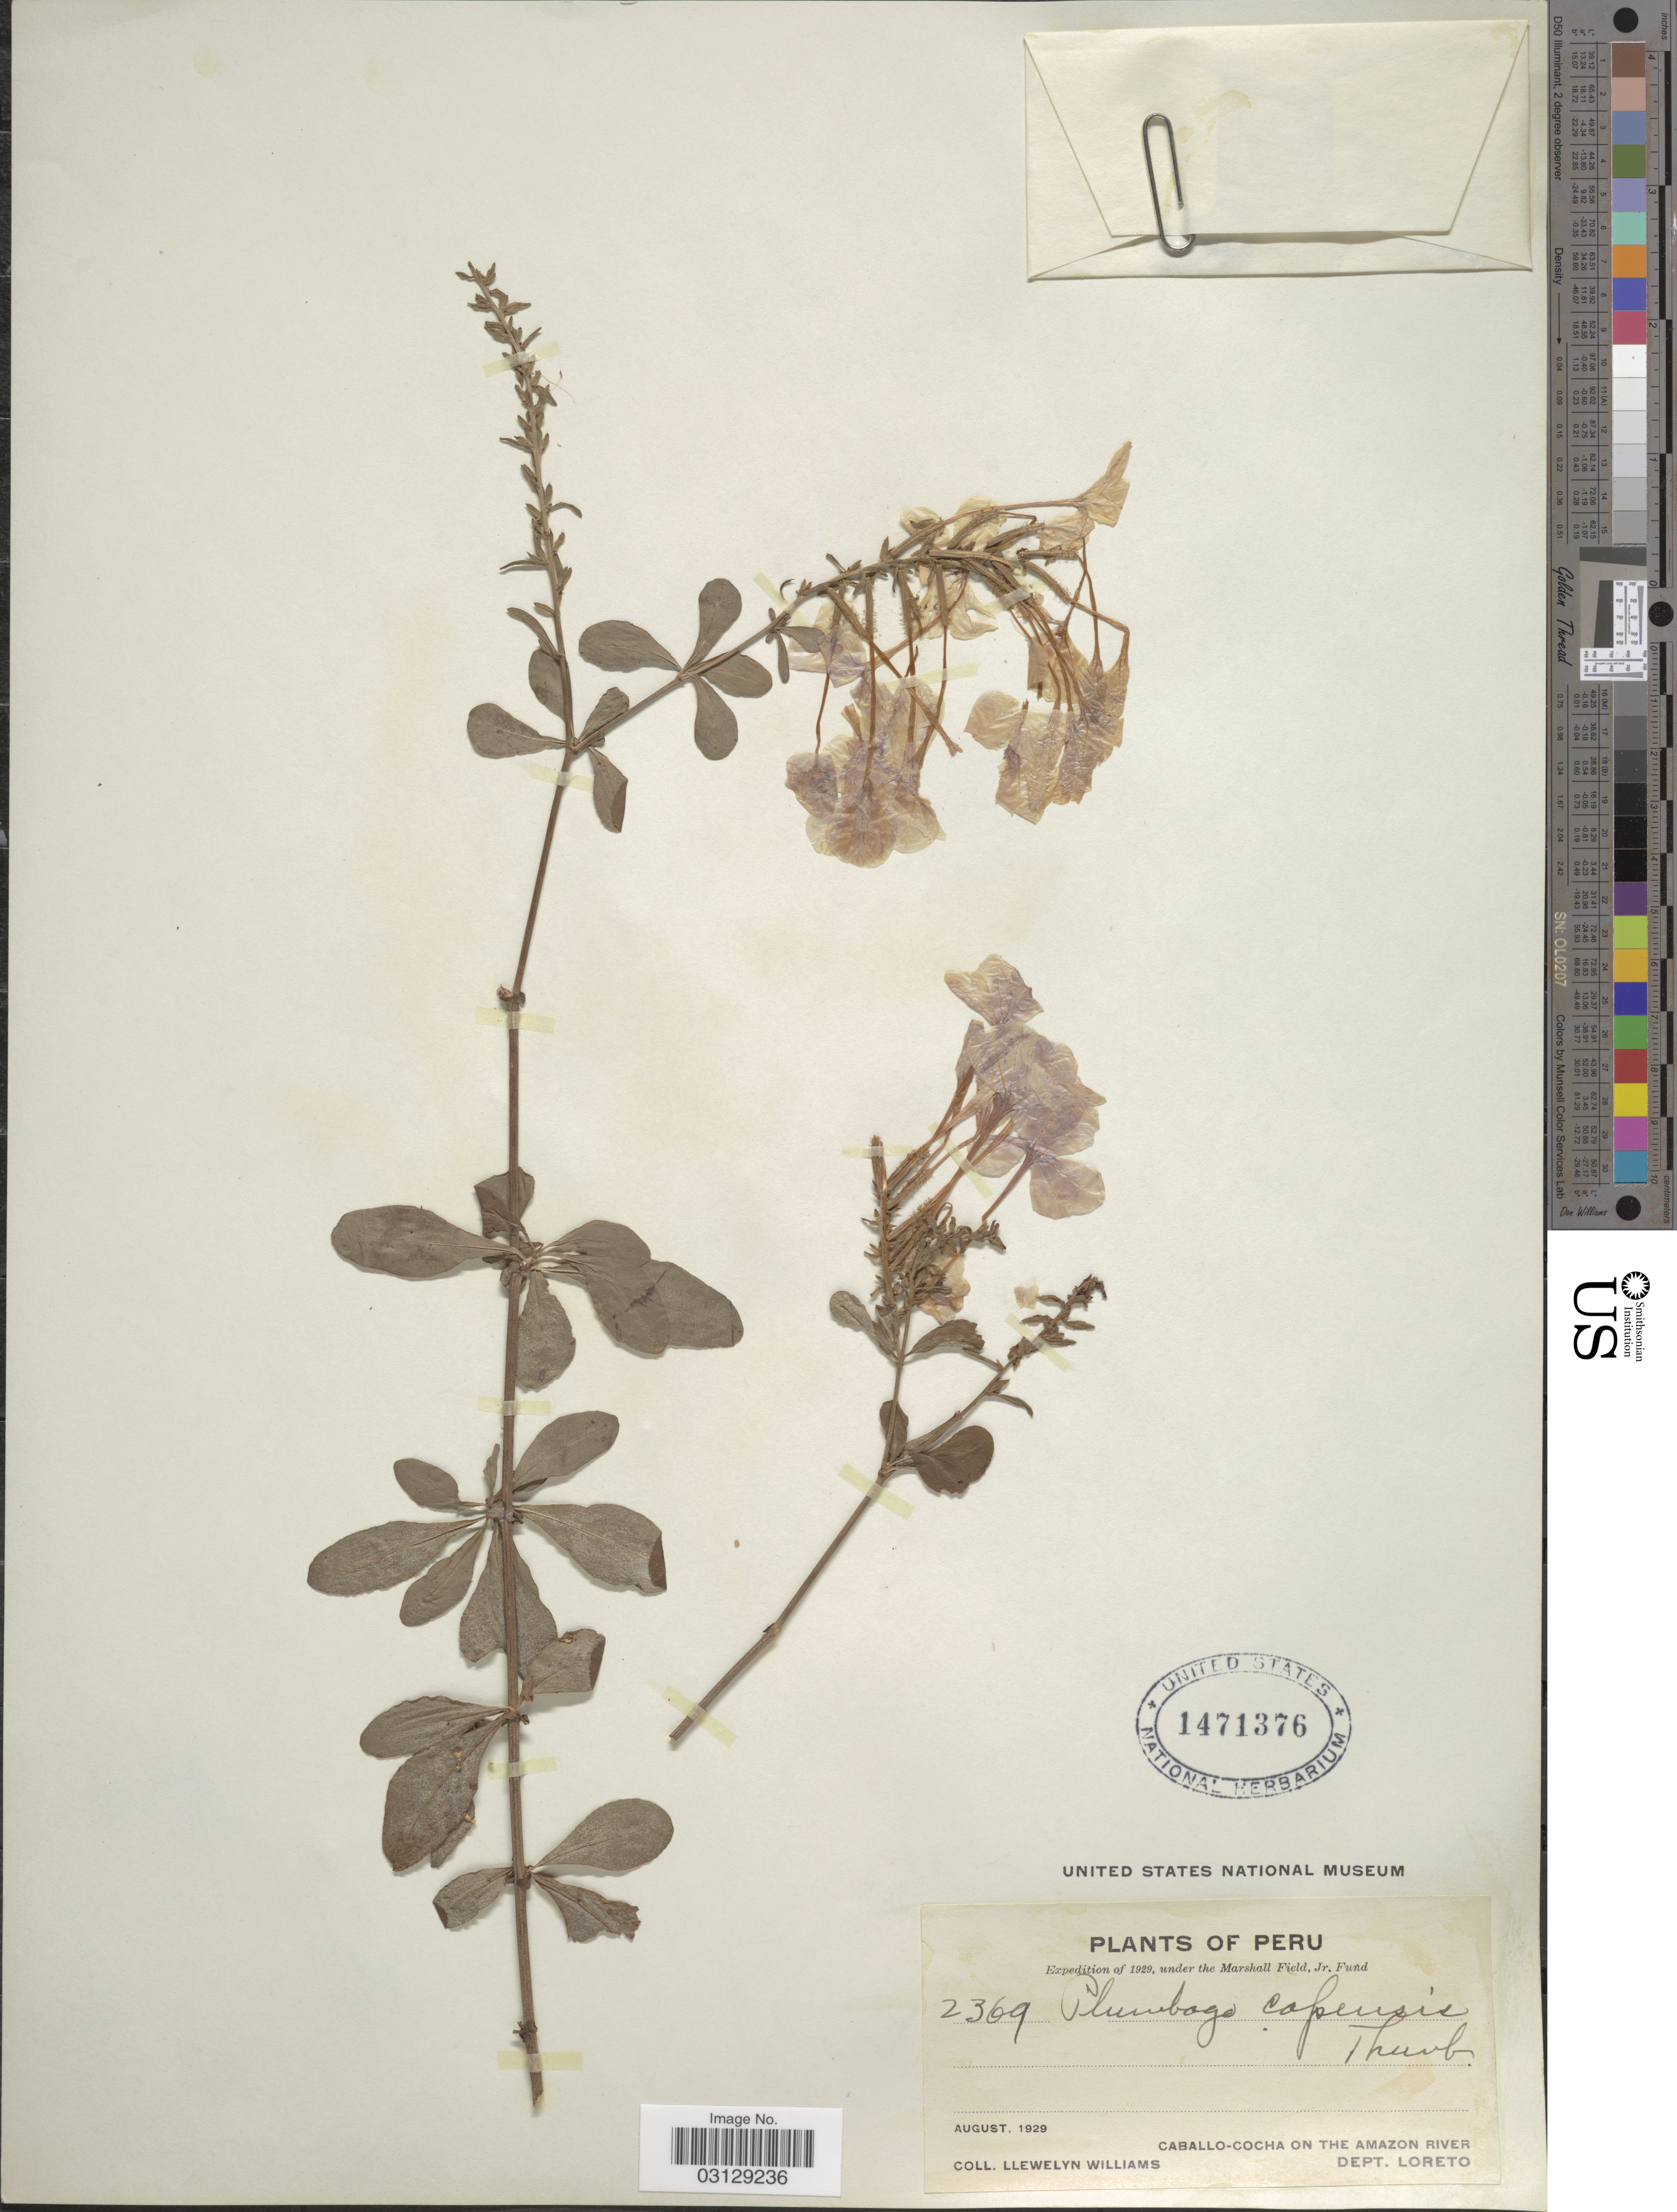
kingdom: Plantae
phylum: Tracheophyta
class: Magnoliopsida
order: Caryophyllales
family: Plumbaginaceae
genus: Plumbago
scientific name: Plumbago auriculata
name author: Lam.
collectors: Ll. Williams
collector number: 2369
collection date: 1929-08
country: Peru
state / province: Loreto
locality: Caballo-Cocha on the Amazon River. Dept. Loreto.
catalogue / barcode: US 1471376